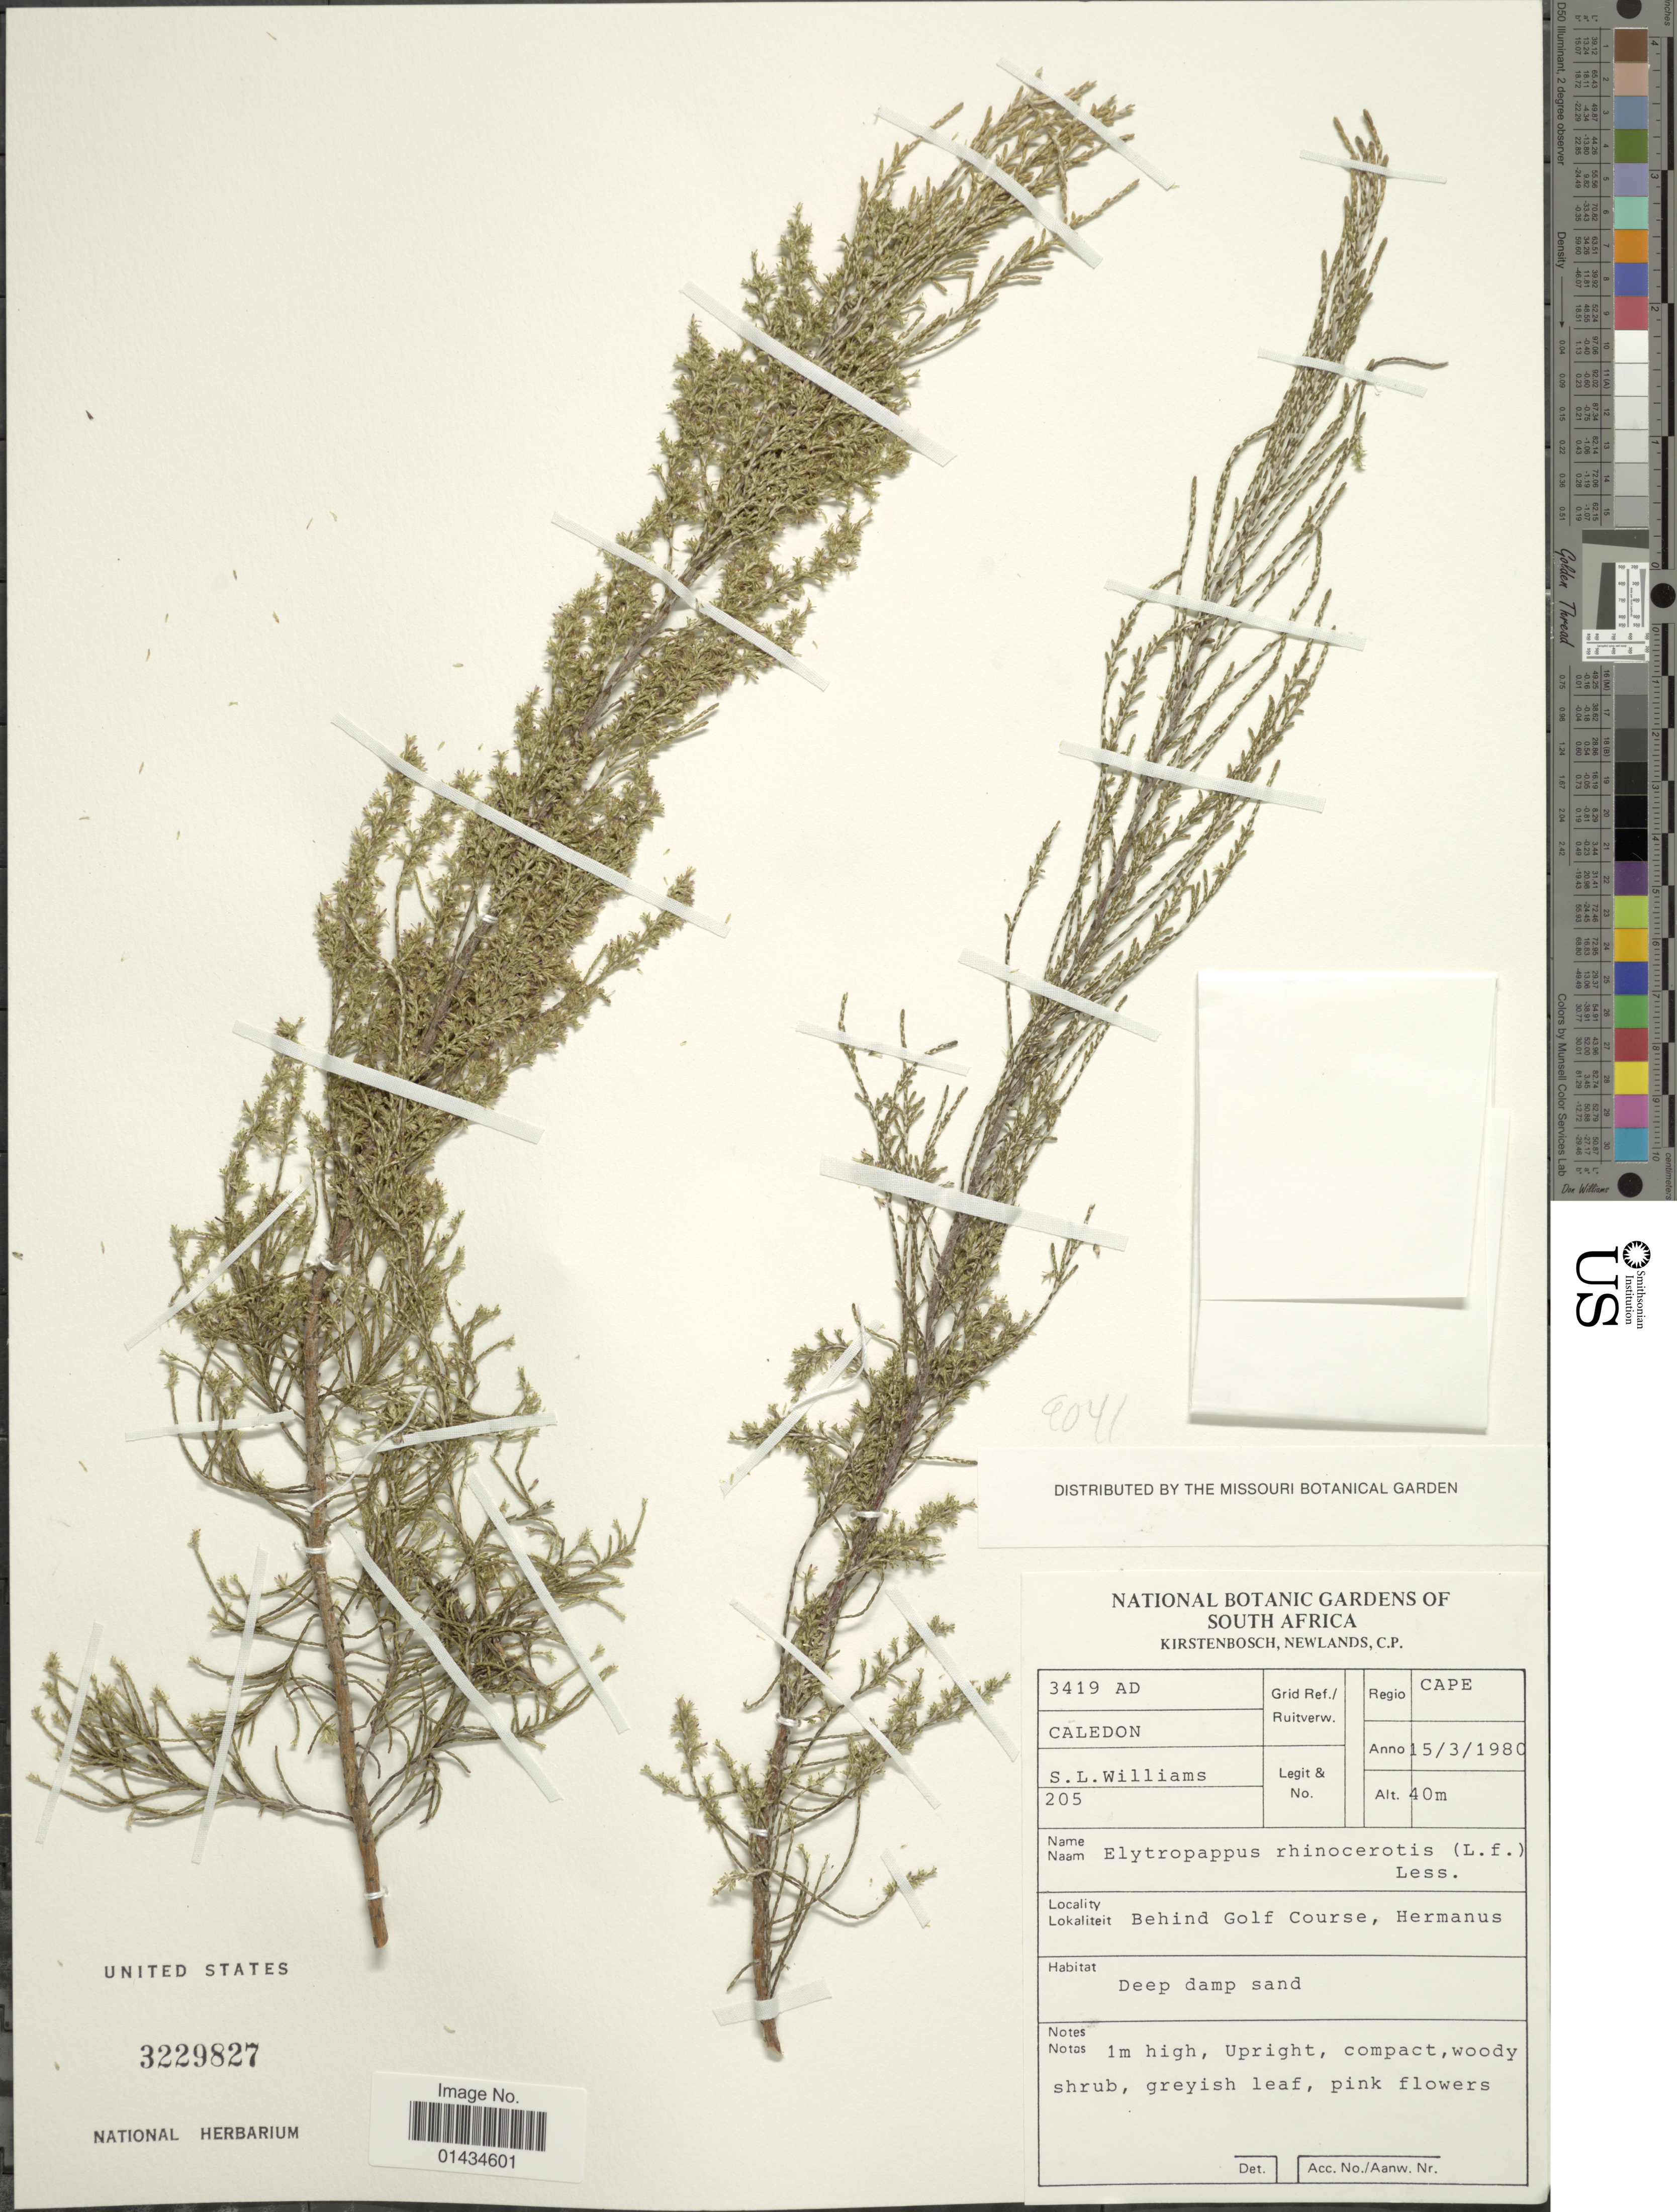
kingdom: Plantae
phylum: Tracheophyta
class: Magnoliopsida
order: Asterales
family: Asteraceae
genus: Elytropappus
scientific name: Elytropappus rhinocerotis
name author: (L. f.) Less.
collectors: S. L. Williams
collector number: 205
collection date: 1980-03-15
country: South Africa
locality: Regio Cape, behind Golf Course, Hermanus, deep damp sand, 3419 AD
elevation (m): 40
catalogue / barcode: US 32297827